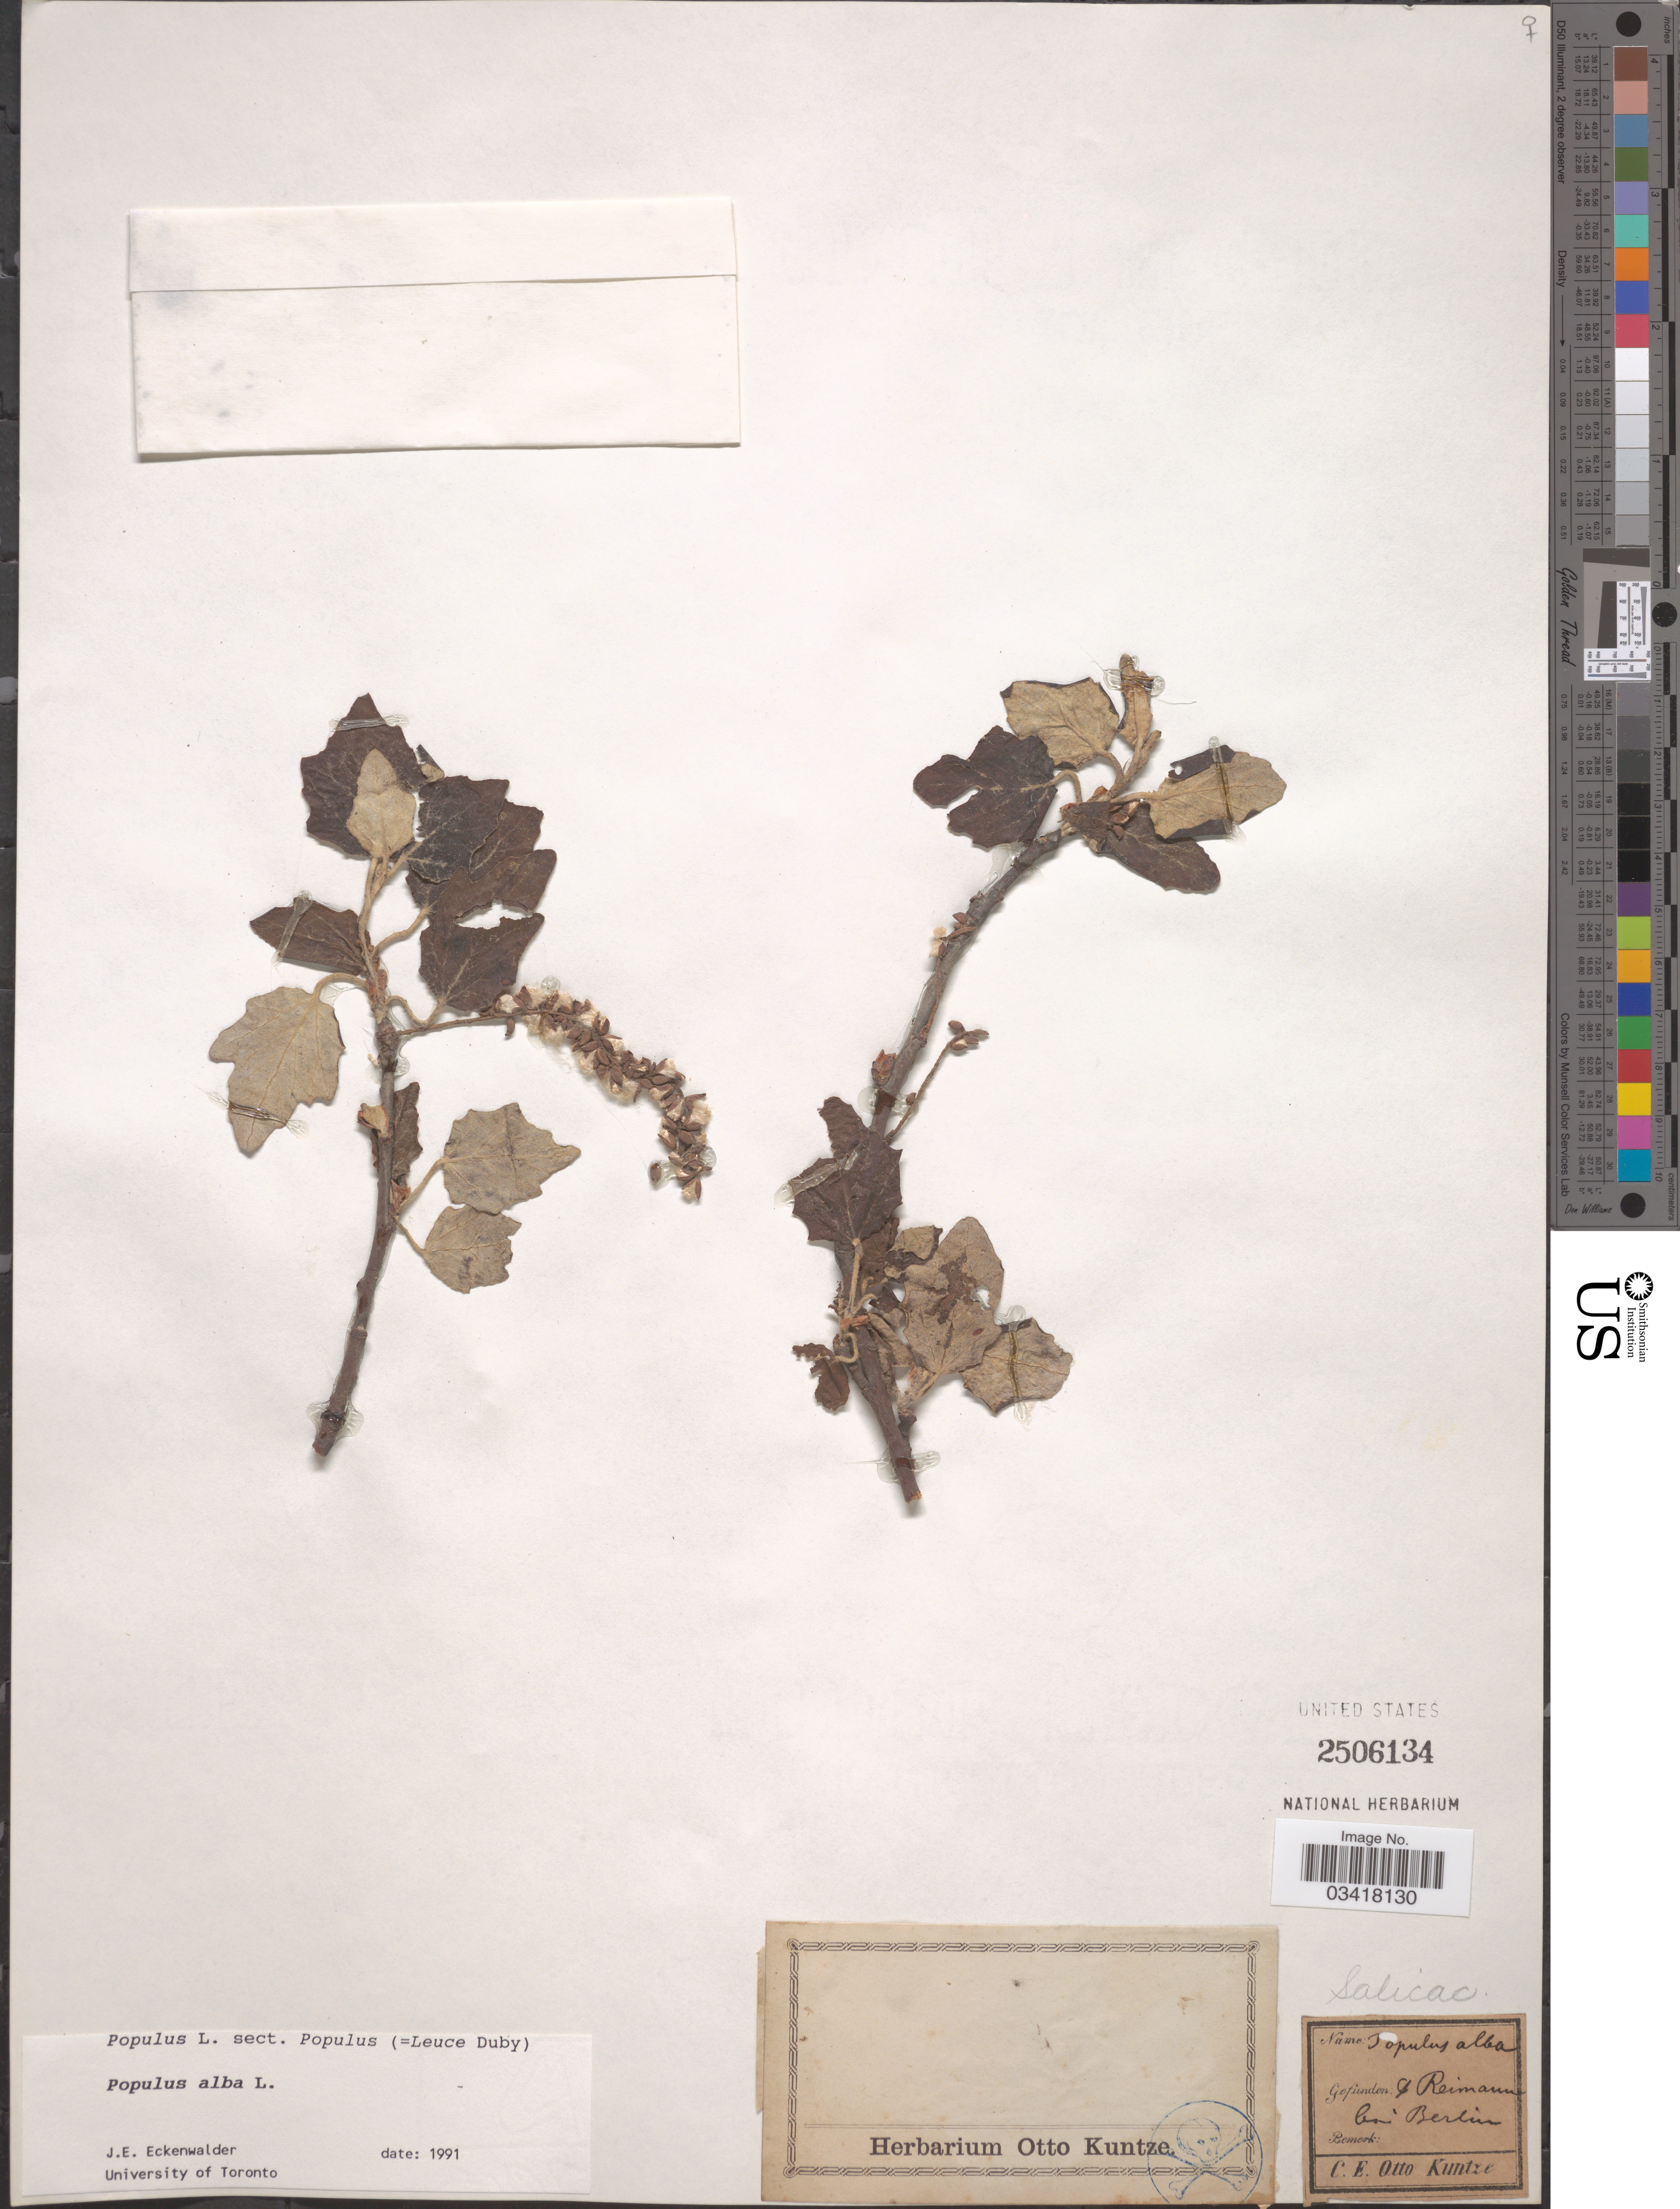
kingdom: Plantae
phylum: Tracheophyta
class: Magnoliopsida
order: Malpighiales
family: Salicaceae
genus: Populus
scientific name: Populus alba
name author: L.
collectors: C.E.O. Kuntze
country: Germany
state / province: Berlin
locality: Ø [interpreted] Reimann [interpreted] bei Berlin.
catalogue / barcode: US 2506134